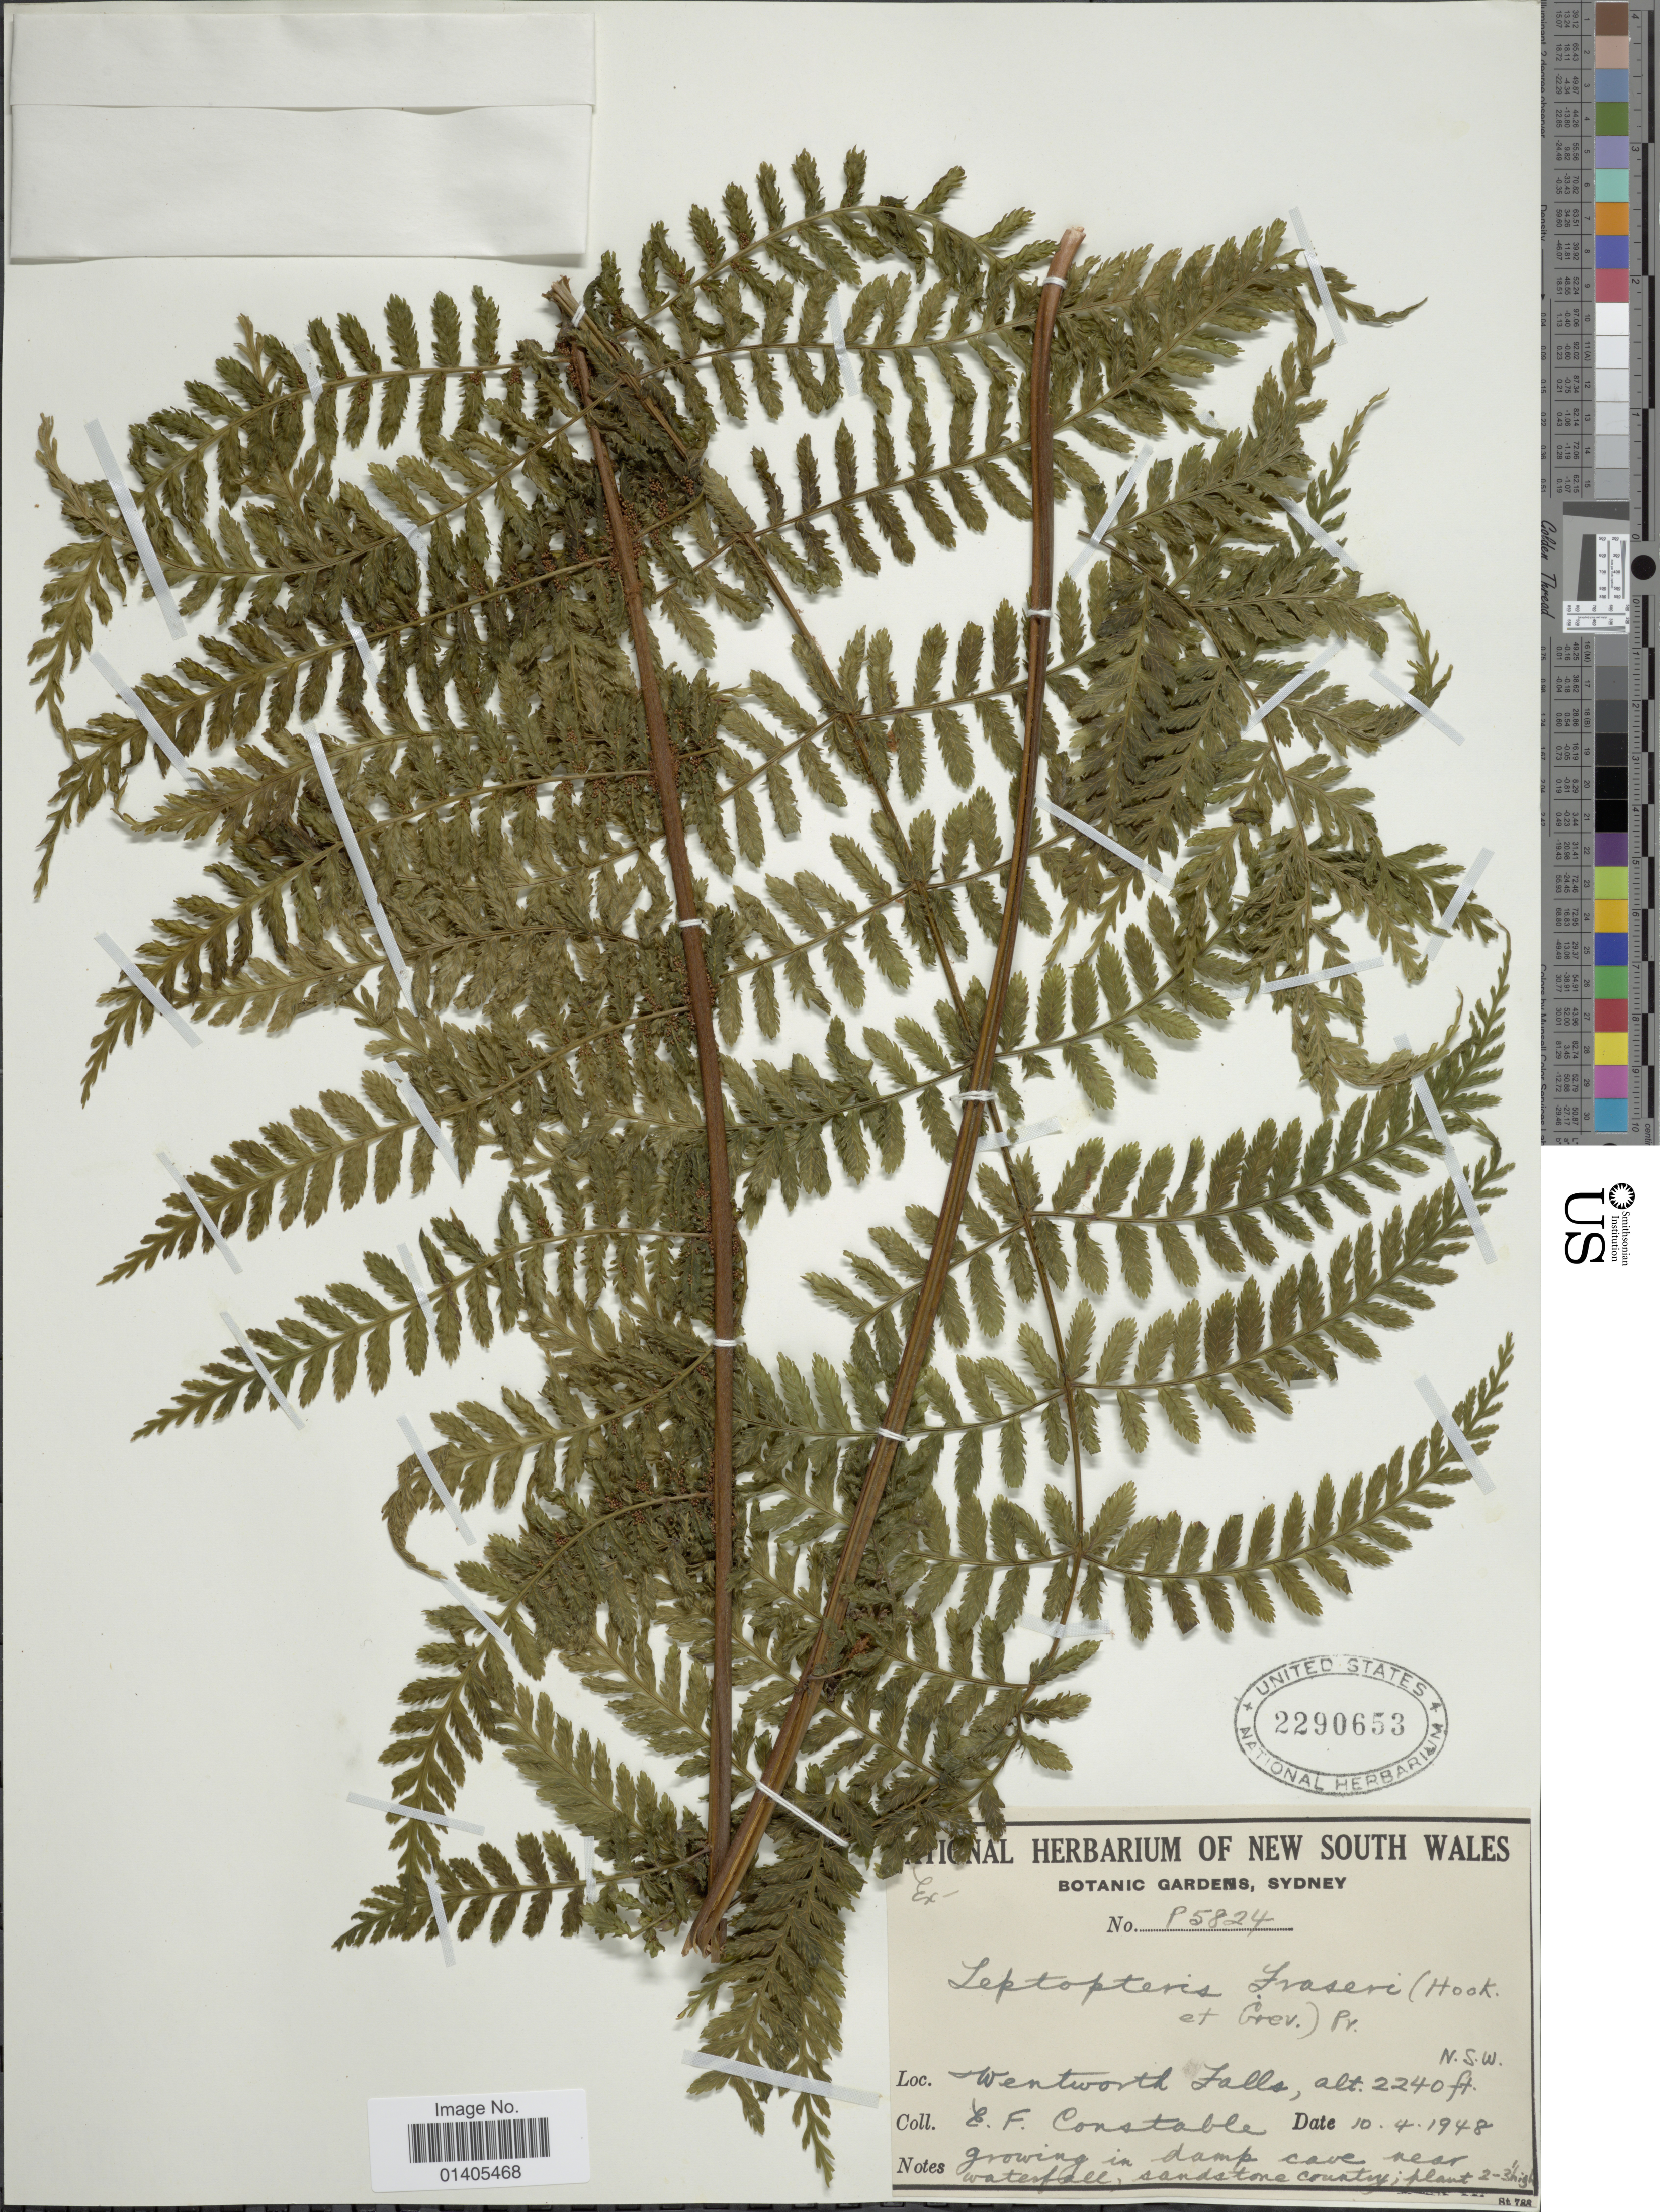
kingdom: Plantae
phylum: Tracheophyta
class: Polypodiopsida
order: Osmundales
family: Osmundaceae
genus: Leptopteris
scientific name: Leptopteris fraseri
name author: (Hook. & Grev.) C. Presl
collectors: E. F. Constable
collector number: P5824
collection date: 1948-04-10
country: Australia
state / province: New South Wales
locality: Wentworth Falls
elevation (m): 683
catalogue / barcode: US 2290653